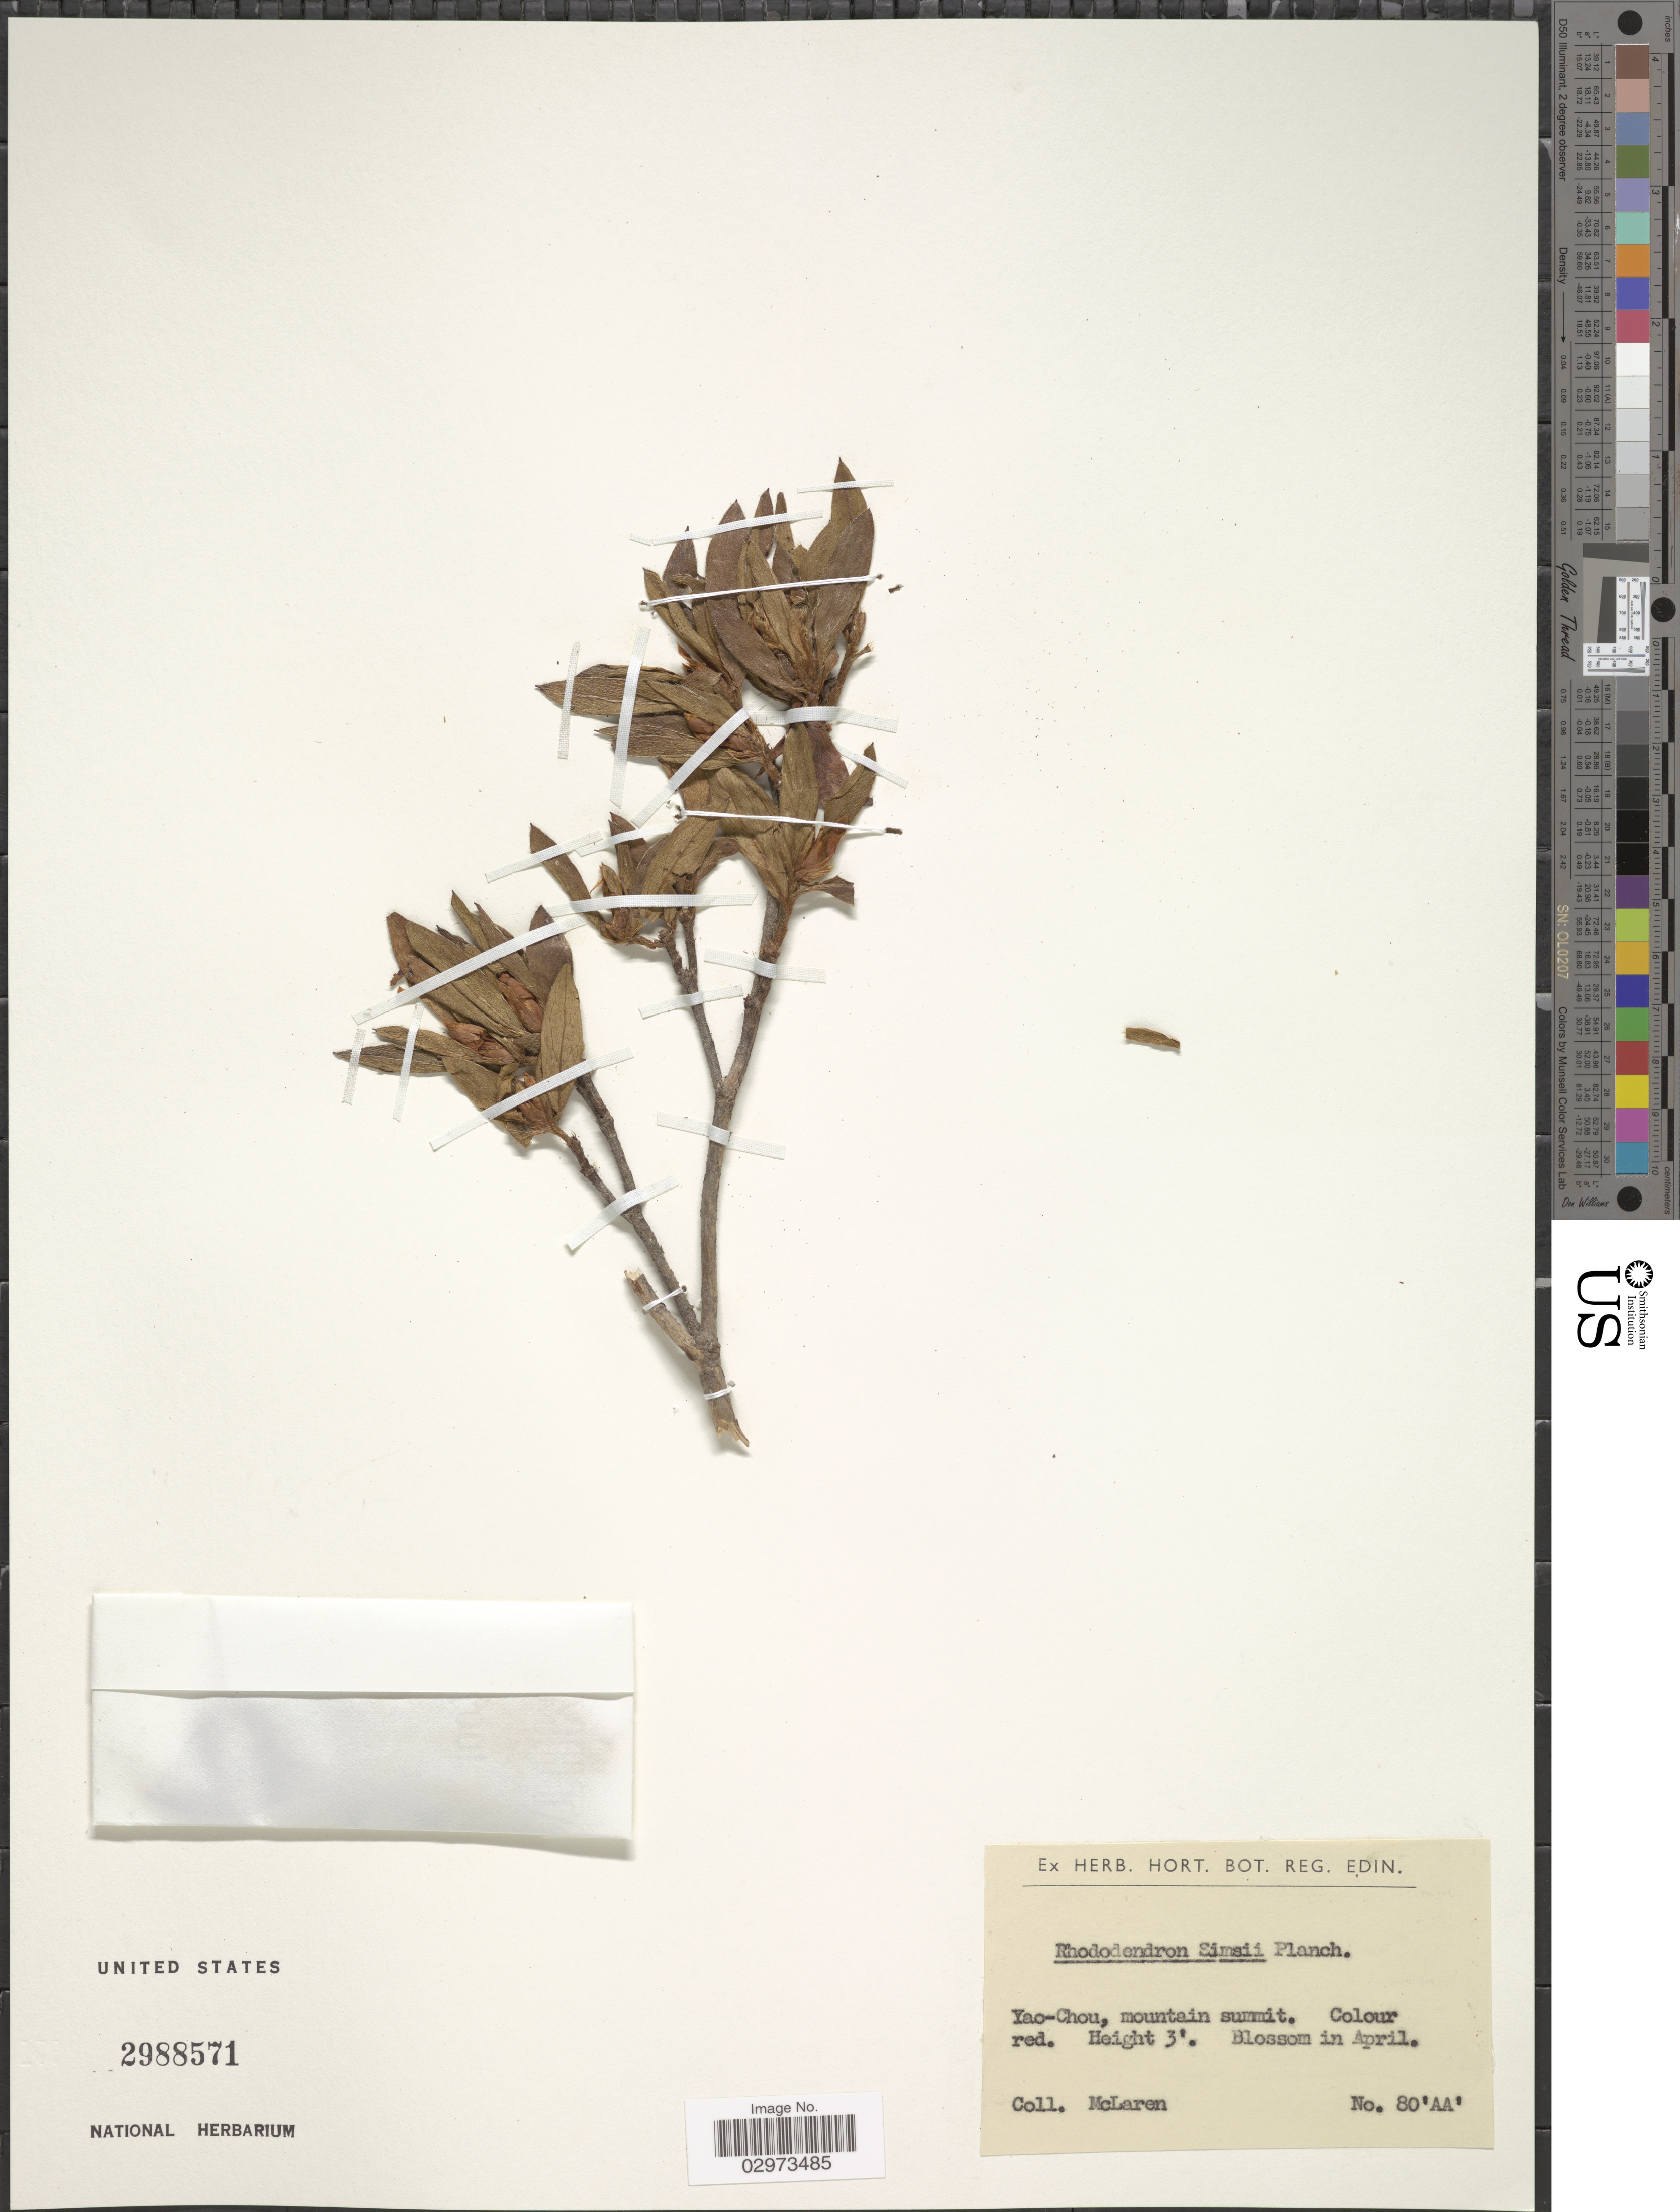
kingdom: Plantae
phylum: Tracheophyta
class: Magnoliopsida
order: Ericales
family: Ericaceae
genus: Rhododendron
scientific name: Rhododendron simsii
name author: Planch.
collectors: McLaren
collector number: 80 'AA'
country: China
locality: Yao-Chou, mountain summit.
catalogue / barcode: US 2988571